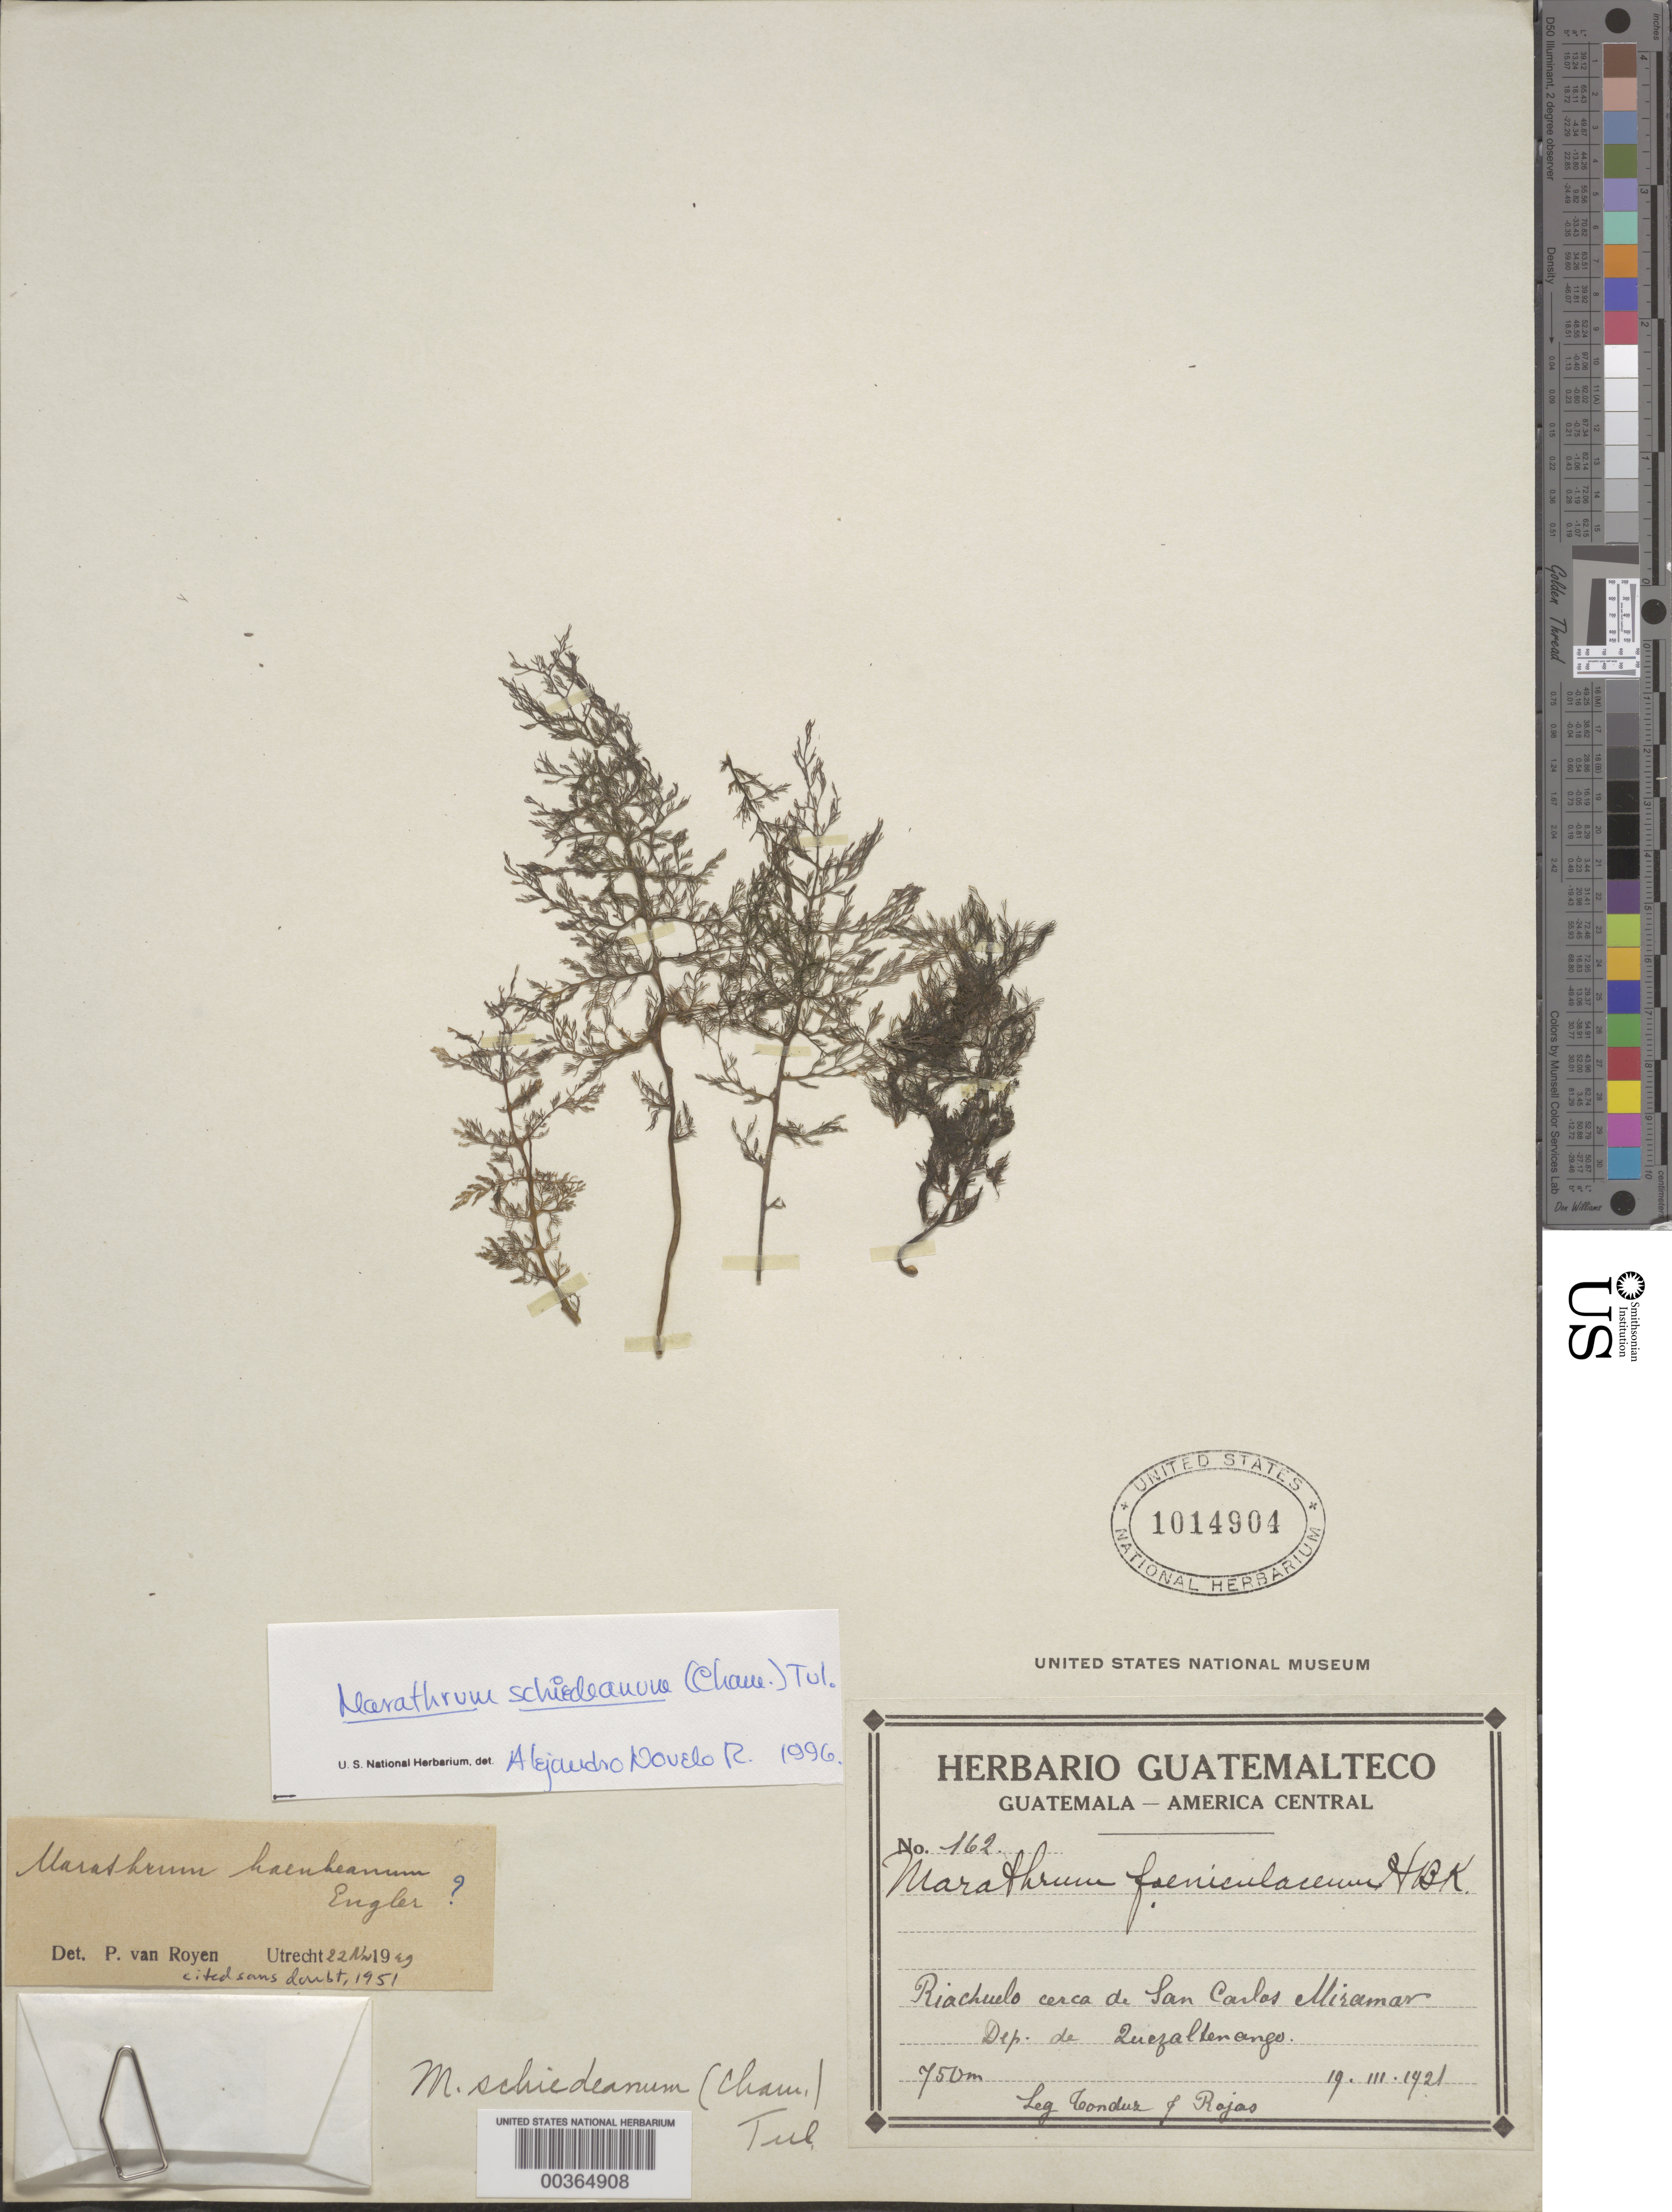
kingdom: Plantae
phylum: Tracheophyta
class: Magnoliopsida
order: Malpighiales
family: Podostemaceae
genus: Marathrum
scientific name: Marathrum schiedeanum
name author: Cham.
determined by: Novelo R., A.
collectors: A. Tonduz & Rojas, --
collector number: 162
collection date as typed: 19 Mar 1921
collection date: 1921-03-19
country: Guatemala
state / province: Quetzaltenango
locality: San Carlos Miramar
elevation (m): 750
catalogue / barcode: US 1014904